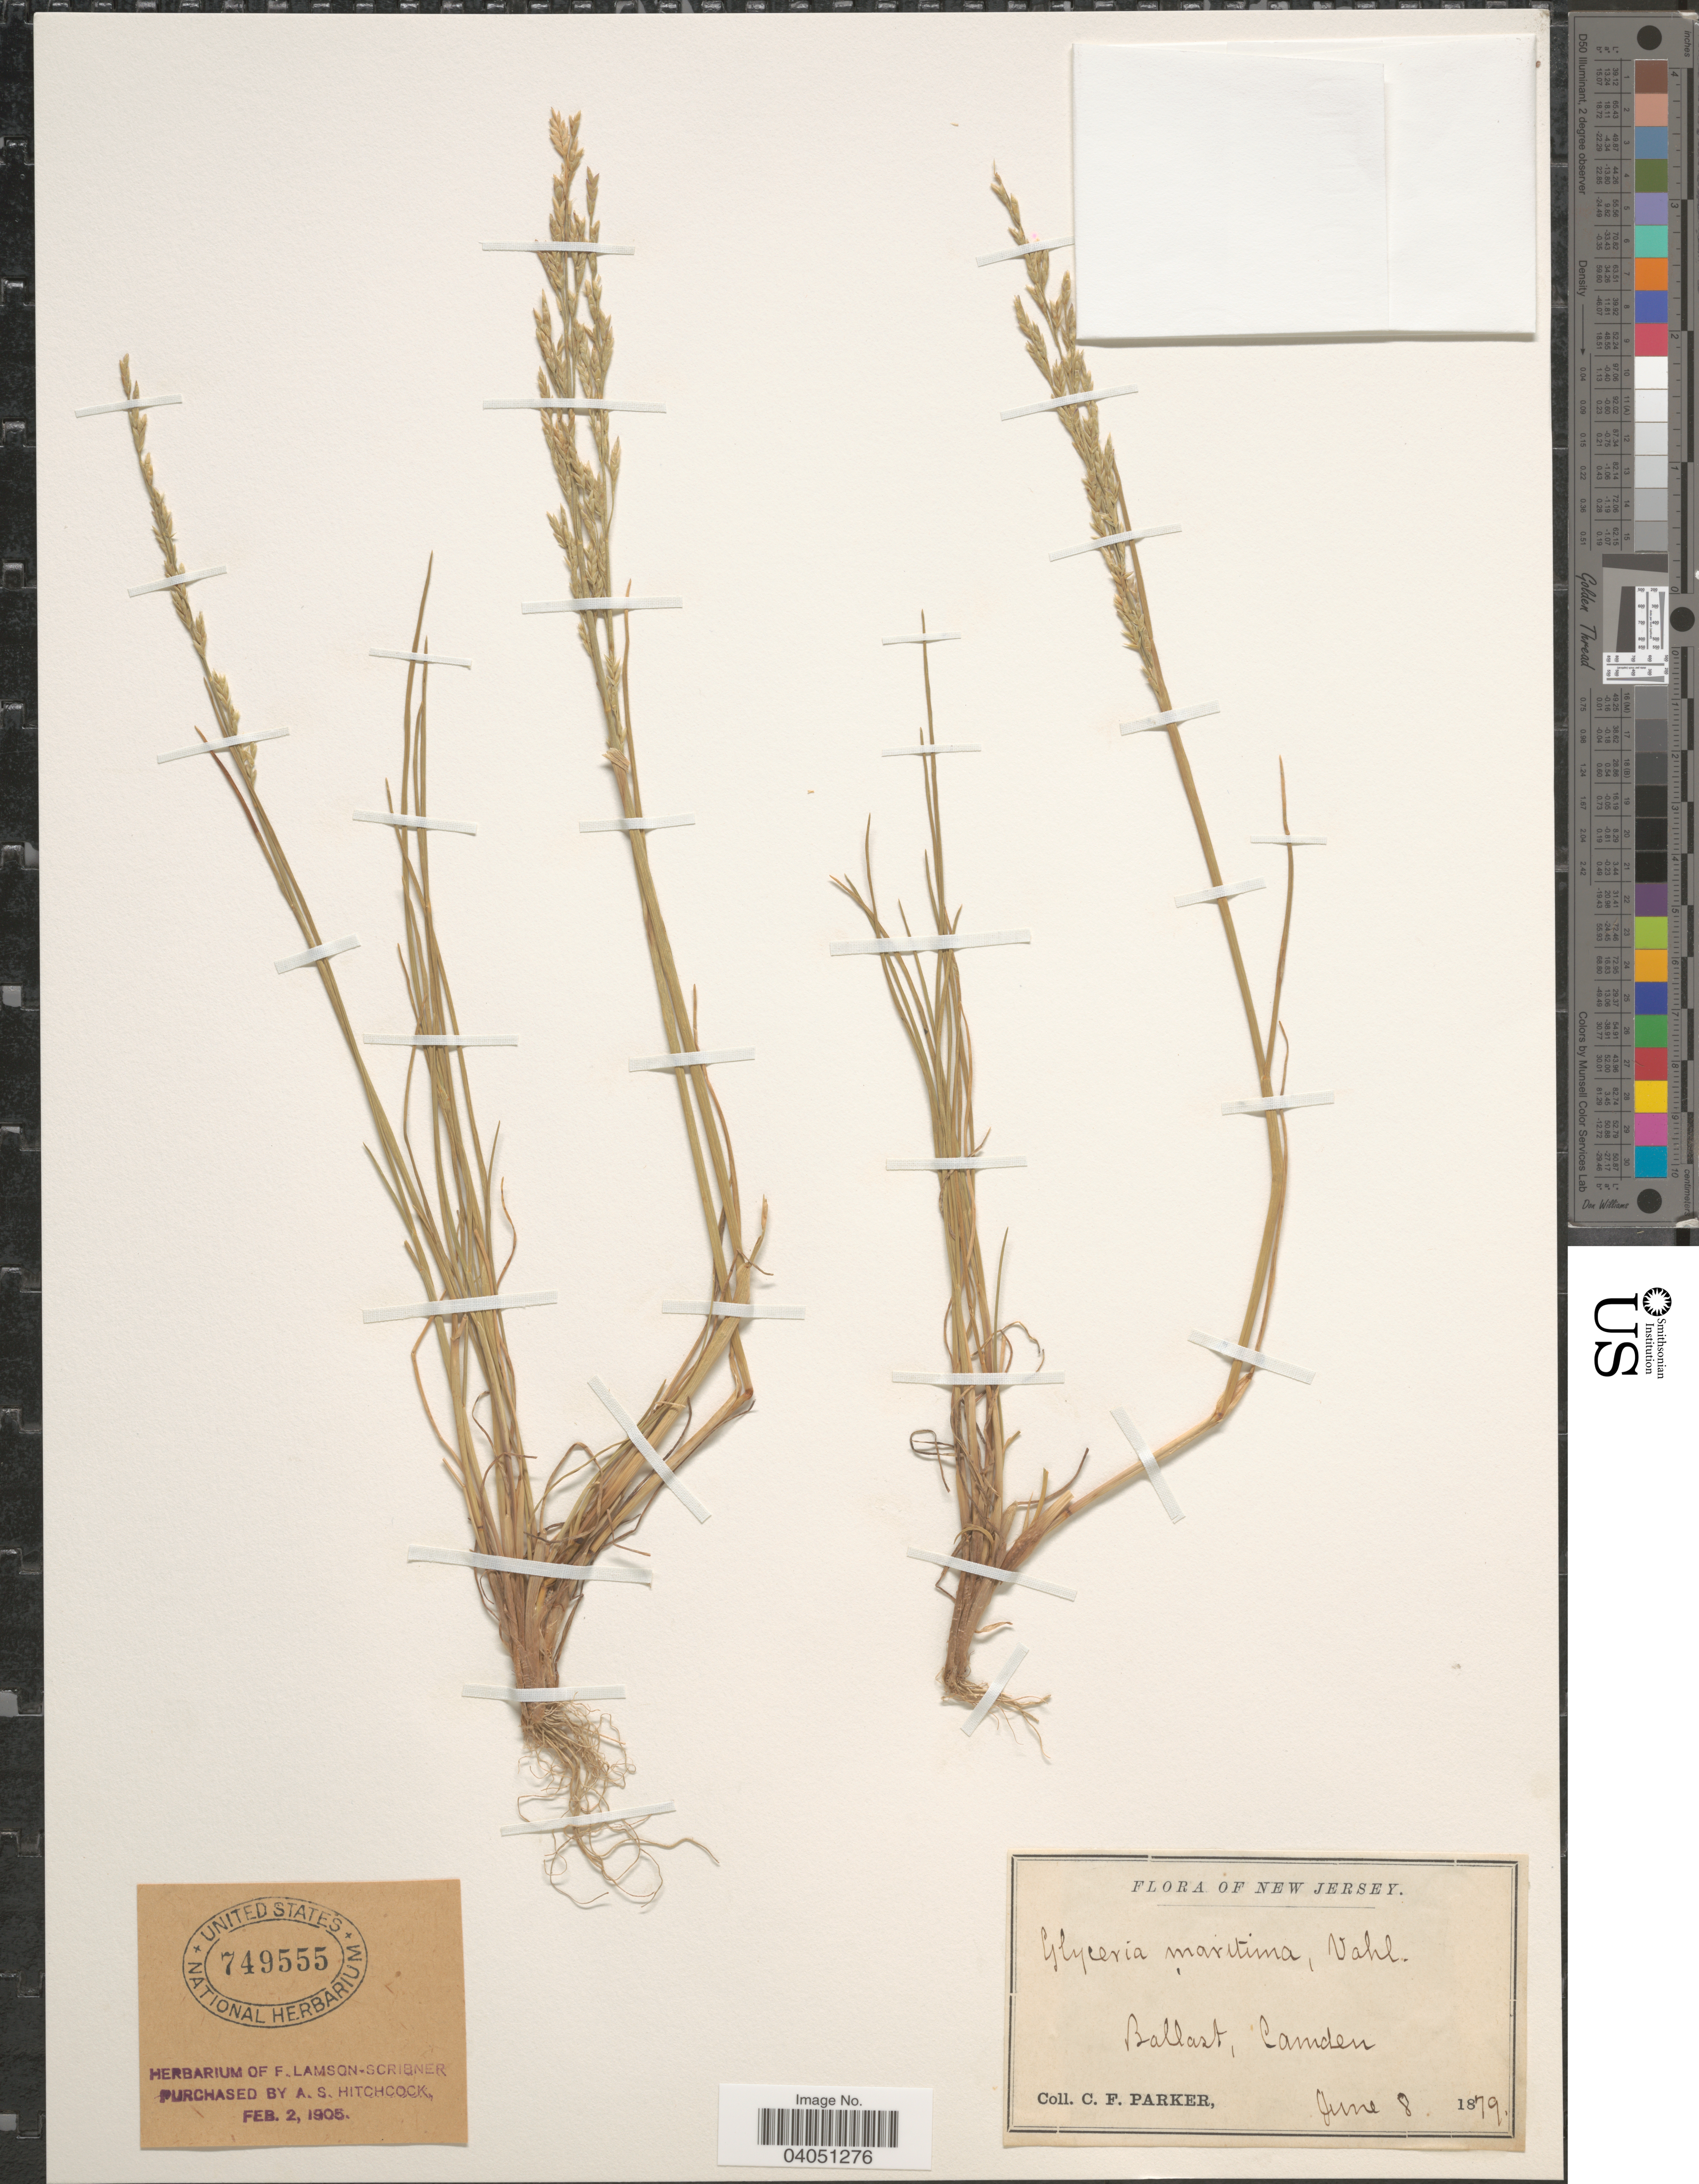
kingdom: Plantae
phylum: Tracheophyta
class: Liliopsida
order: Poales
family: Poaceae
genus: Puccinellia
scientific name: Puccinellia maritima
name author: (Huds.) Parl.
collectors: C. F. Parker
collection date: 1879-06-08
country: United States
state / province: New Jersey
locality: Ballast, Camden.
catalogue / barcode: US 749555